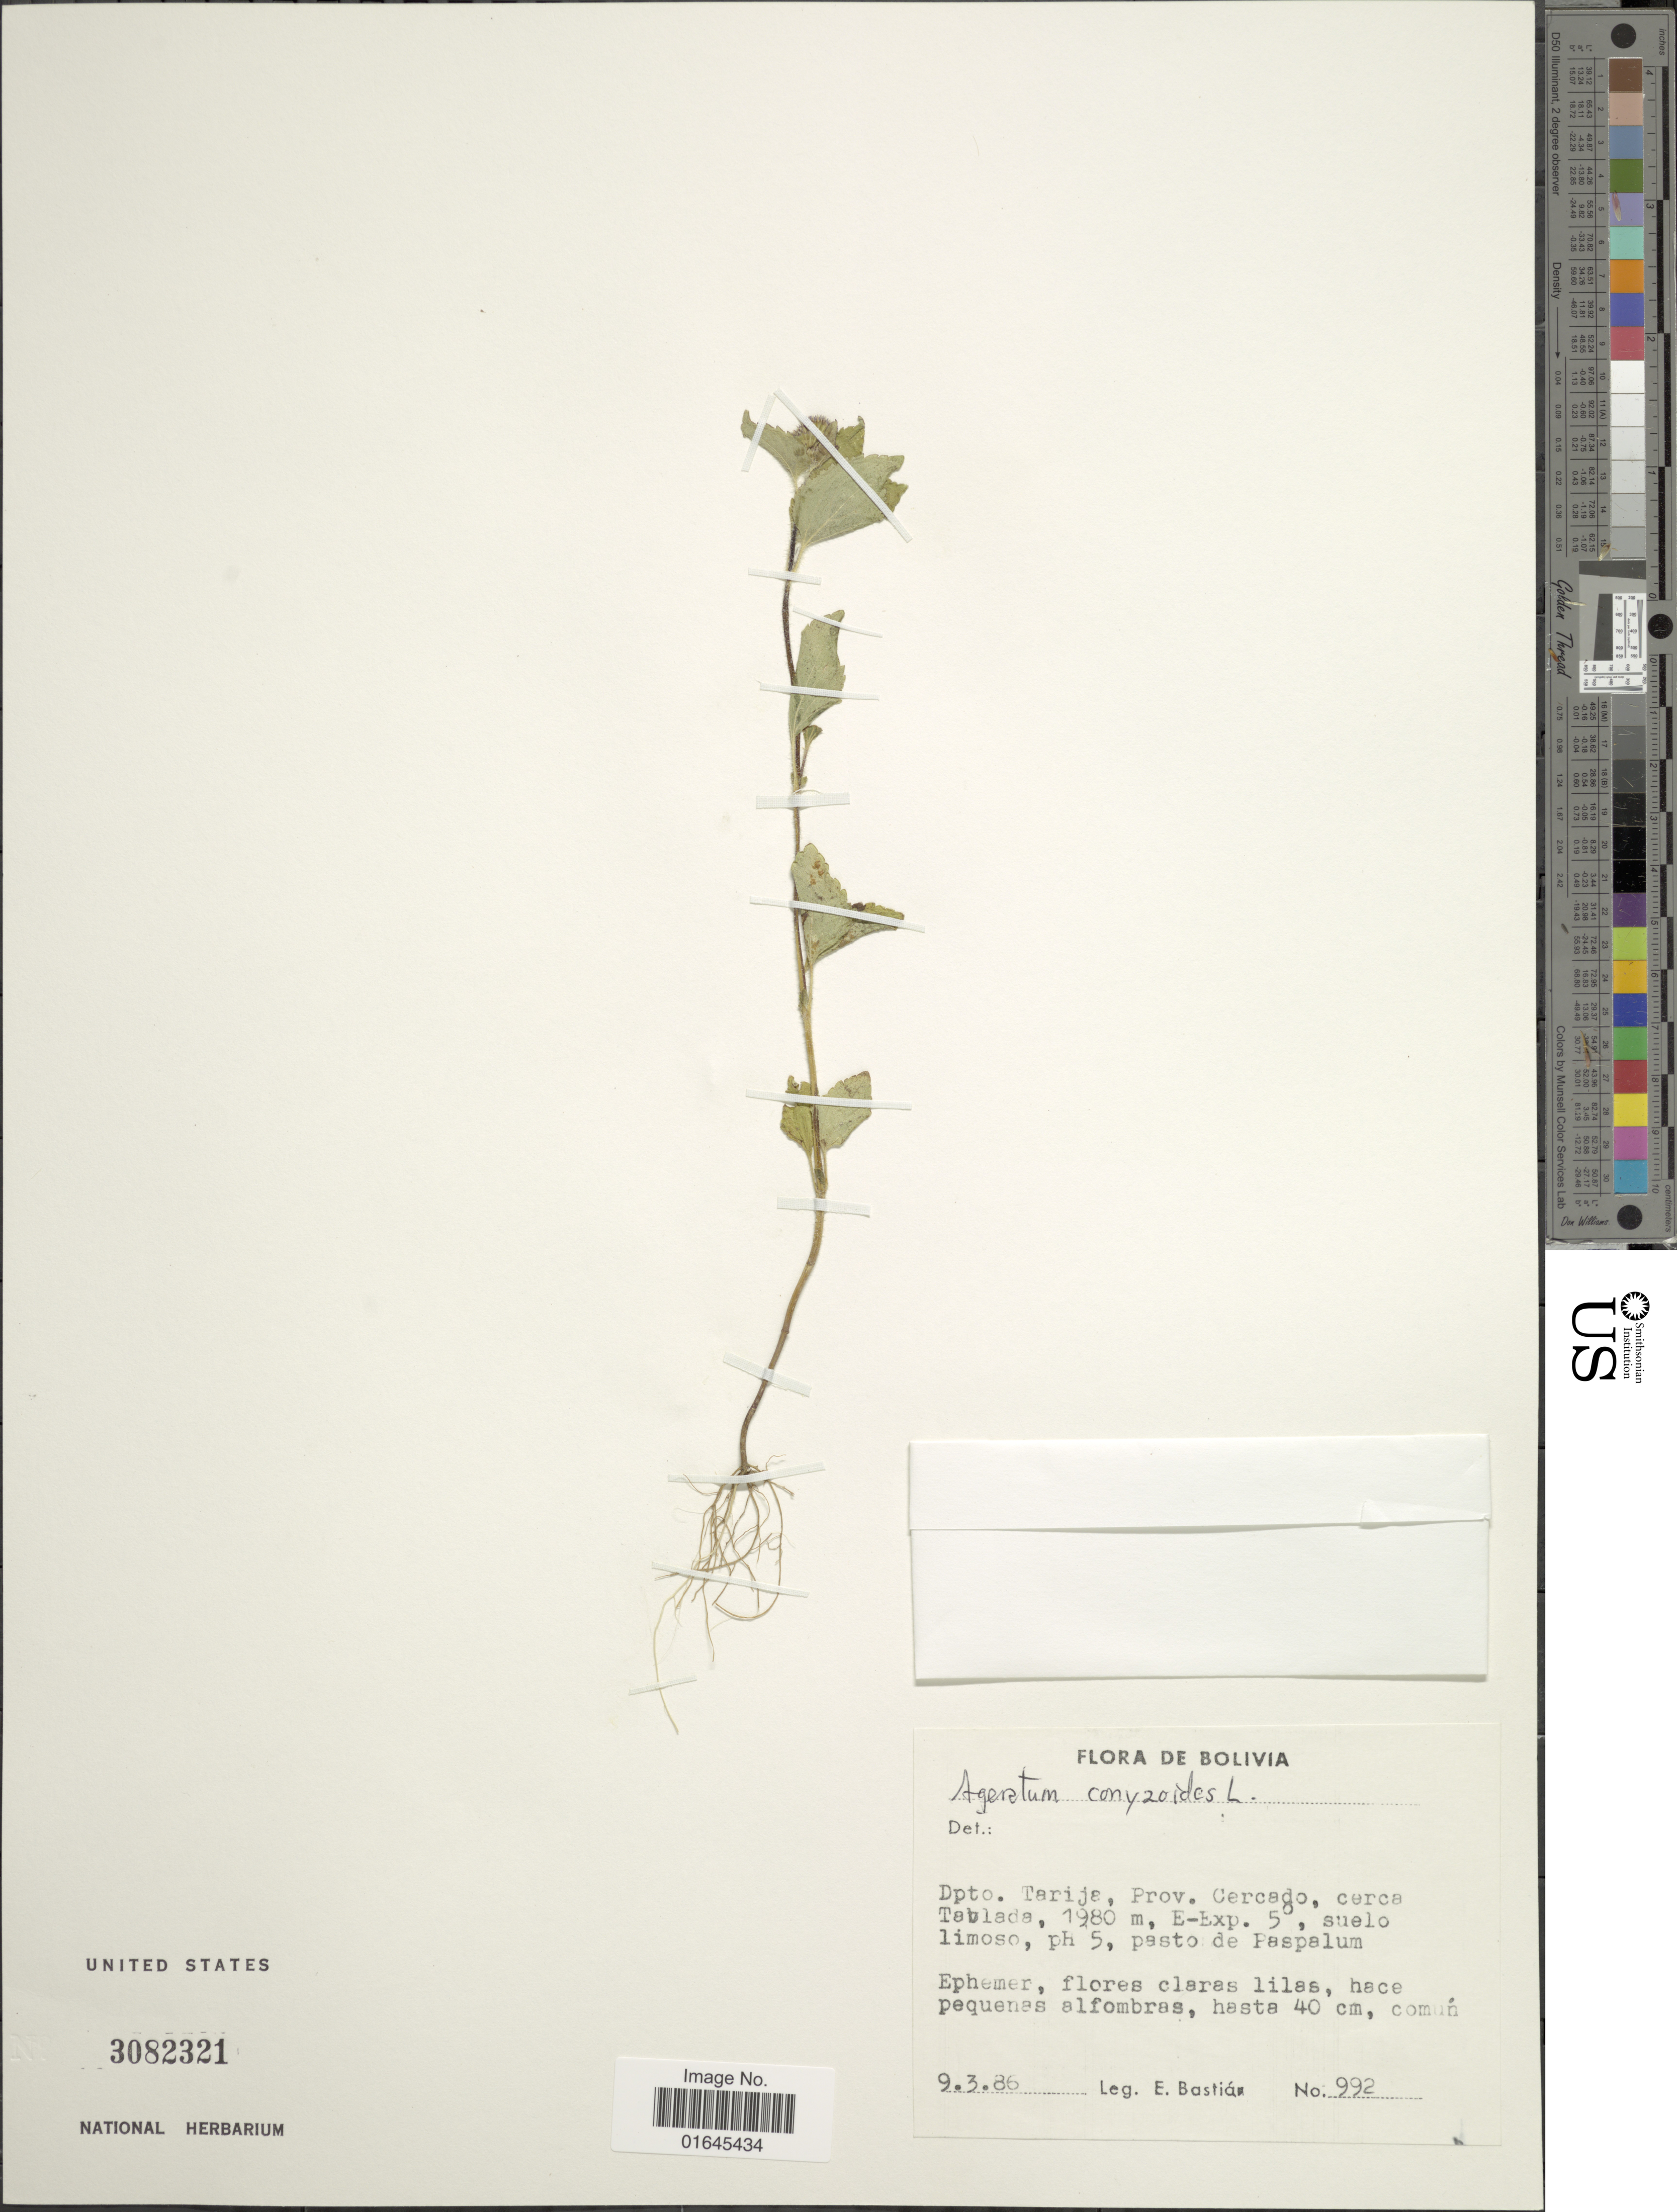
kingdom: Plantae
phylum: Tracheophyta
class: Magnoliopsida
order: Asterales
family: Asteraceae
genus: Ageratum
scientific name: Ageratum conyzoides subsp. latifolium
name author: (Cav.) M.F. Johnson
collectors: E. Bastian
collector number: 992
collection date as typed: Transcribed d/m/y: 9/3/86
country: Bolivia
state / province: Tarija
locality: Prov. Cercado, cerca Tablada,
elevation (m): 1980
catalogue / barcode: US 3082321